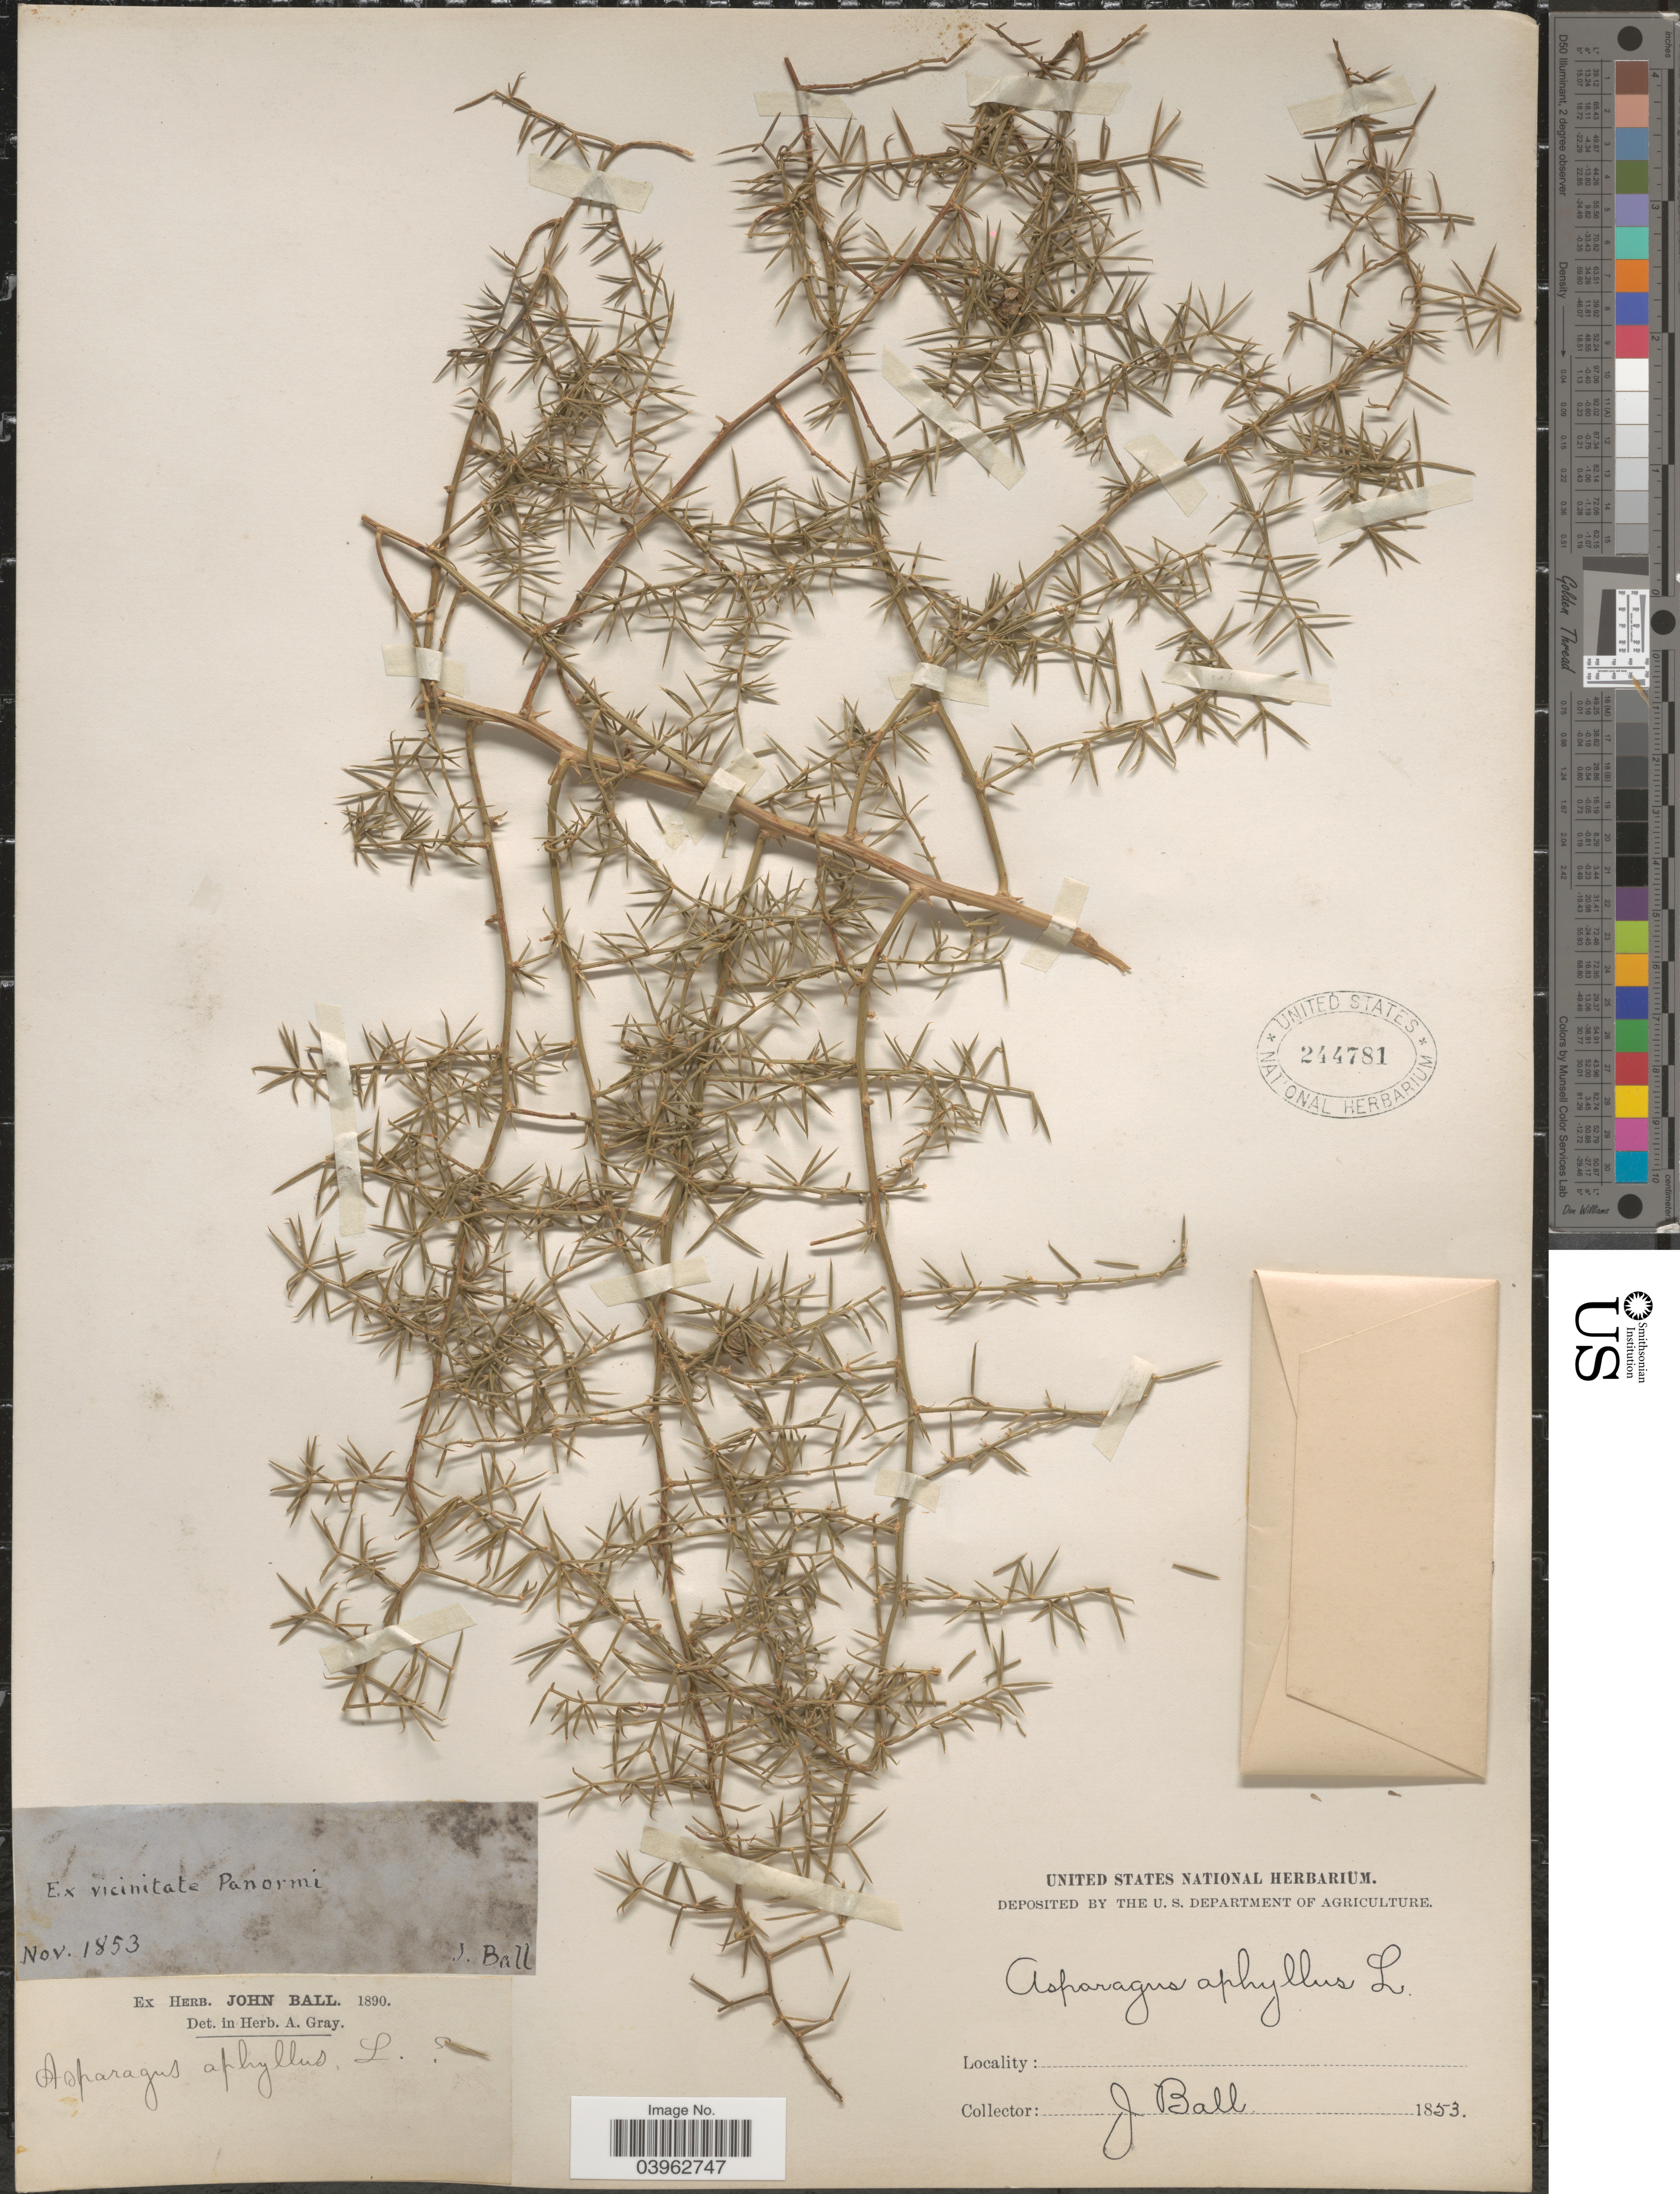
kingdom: Plantae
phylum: Tracheophyta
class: Liliopsida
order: Asparagales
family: Asparagaceae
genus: Asparagus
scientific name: Asparagus aphyllus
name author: L.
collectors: J. Ball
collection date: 1853-11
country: Cyprus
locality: Ex vicinitate Panormi.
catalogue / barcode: US 244781